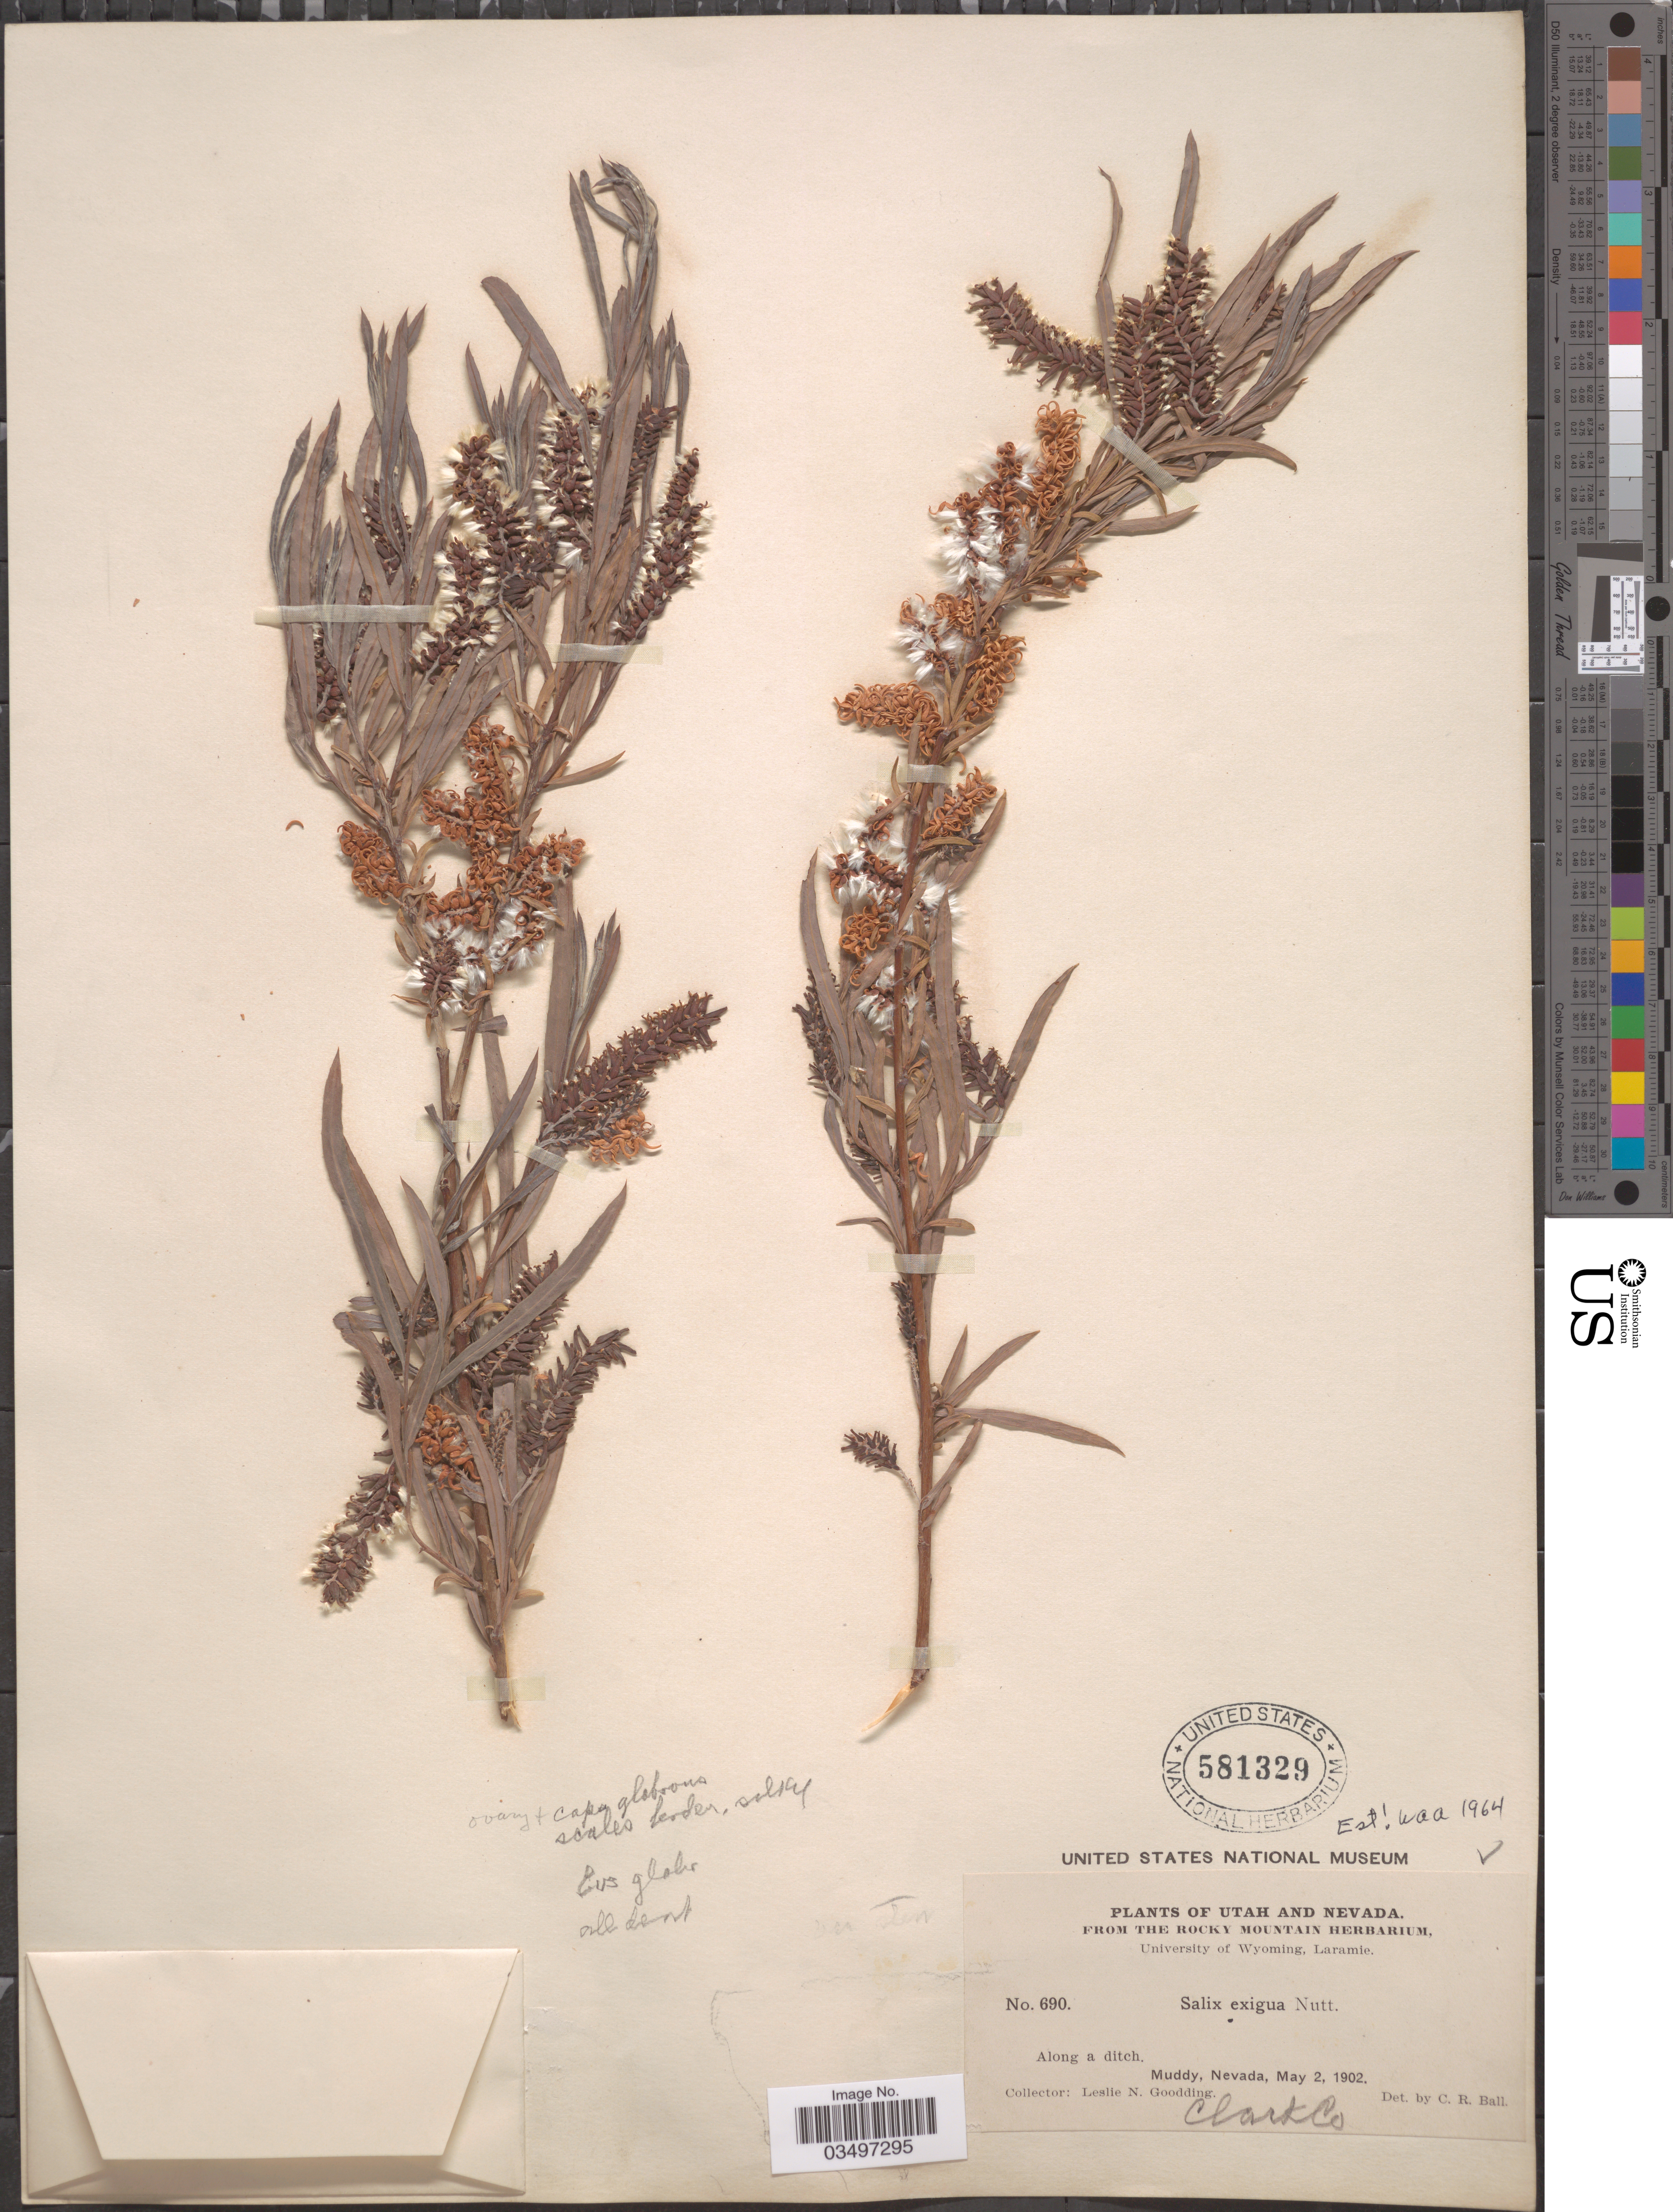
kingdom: Plantae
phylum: Tracheophyta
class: Magnoliopsida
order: Malpighiales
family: Salicaceae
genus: Salix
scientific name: Salix exigua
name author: Nutt.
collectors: L. N. Goodding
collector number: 690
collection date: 1902-05-02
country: United States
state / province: Nevada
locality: Along a ditch. Muddy. Clark Co.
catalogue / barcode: US 581329